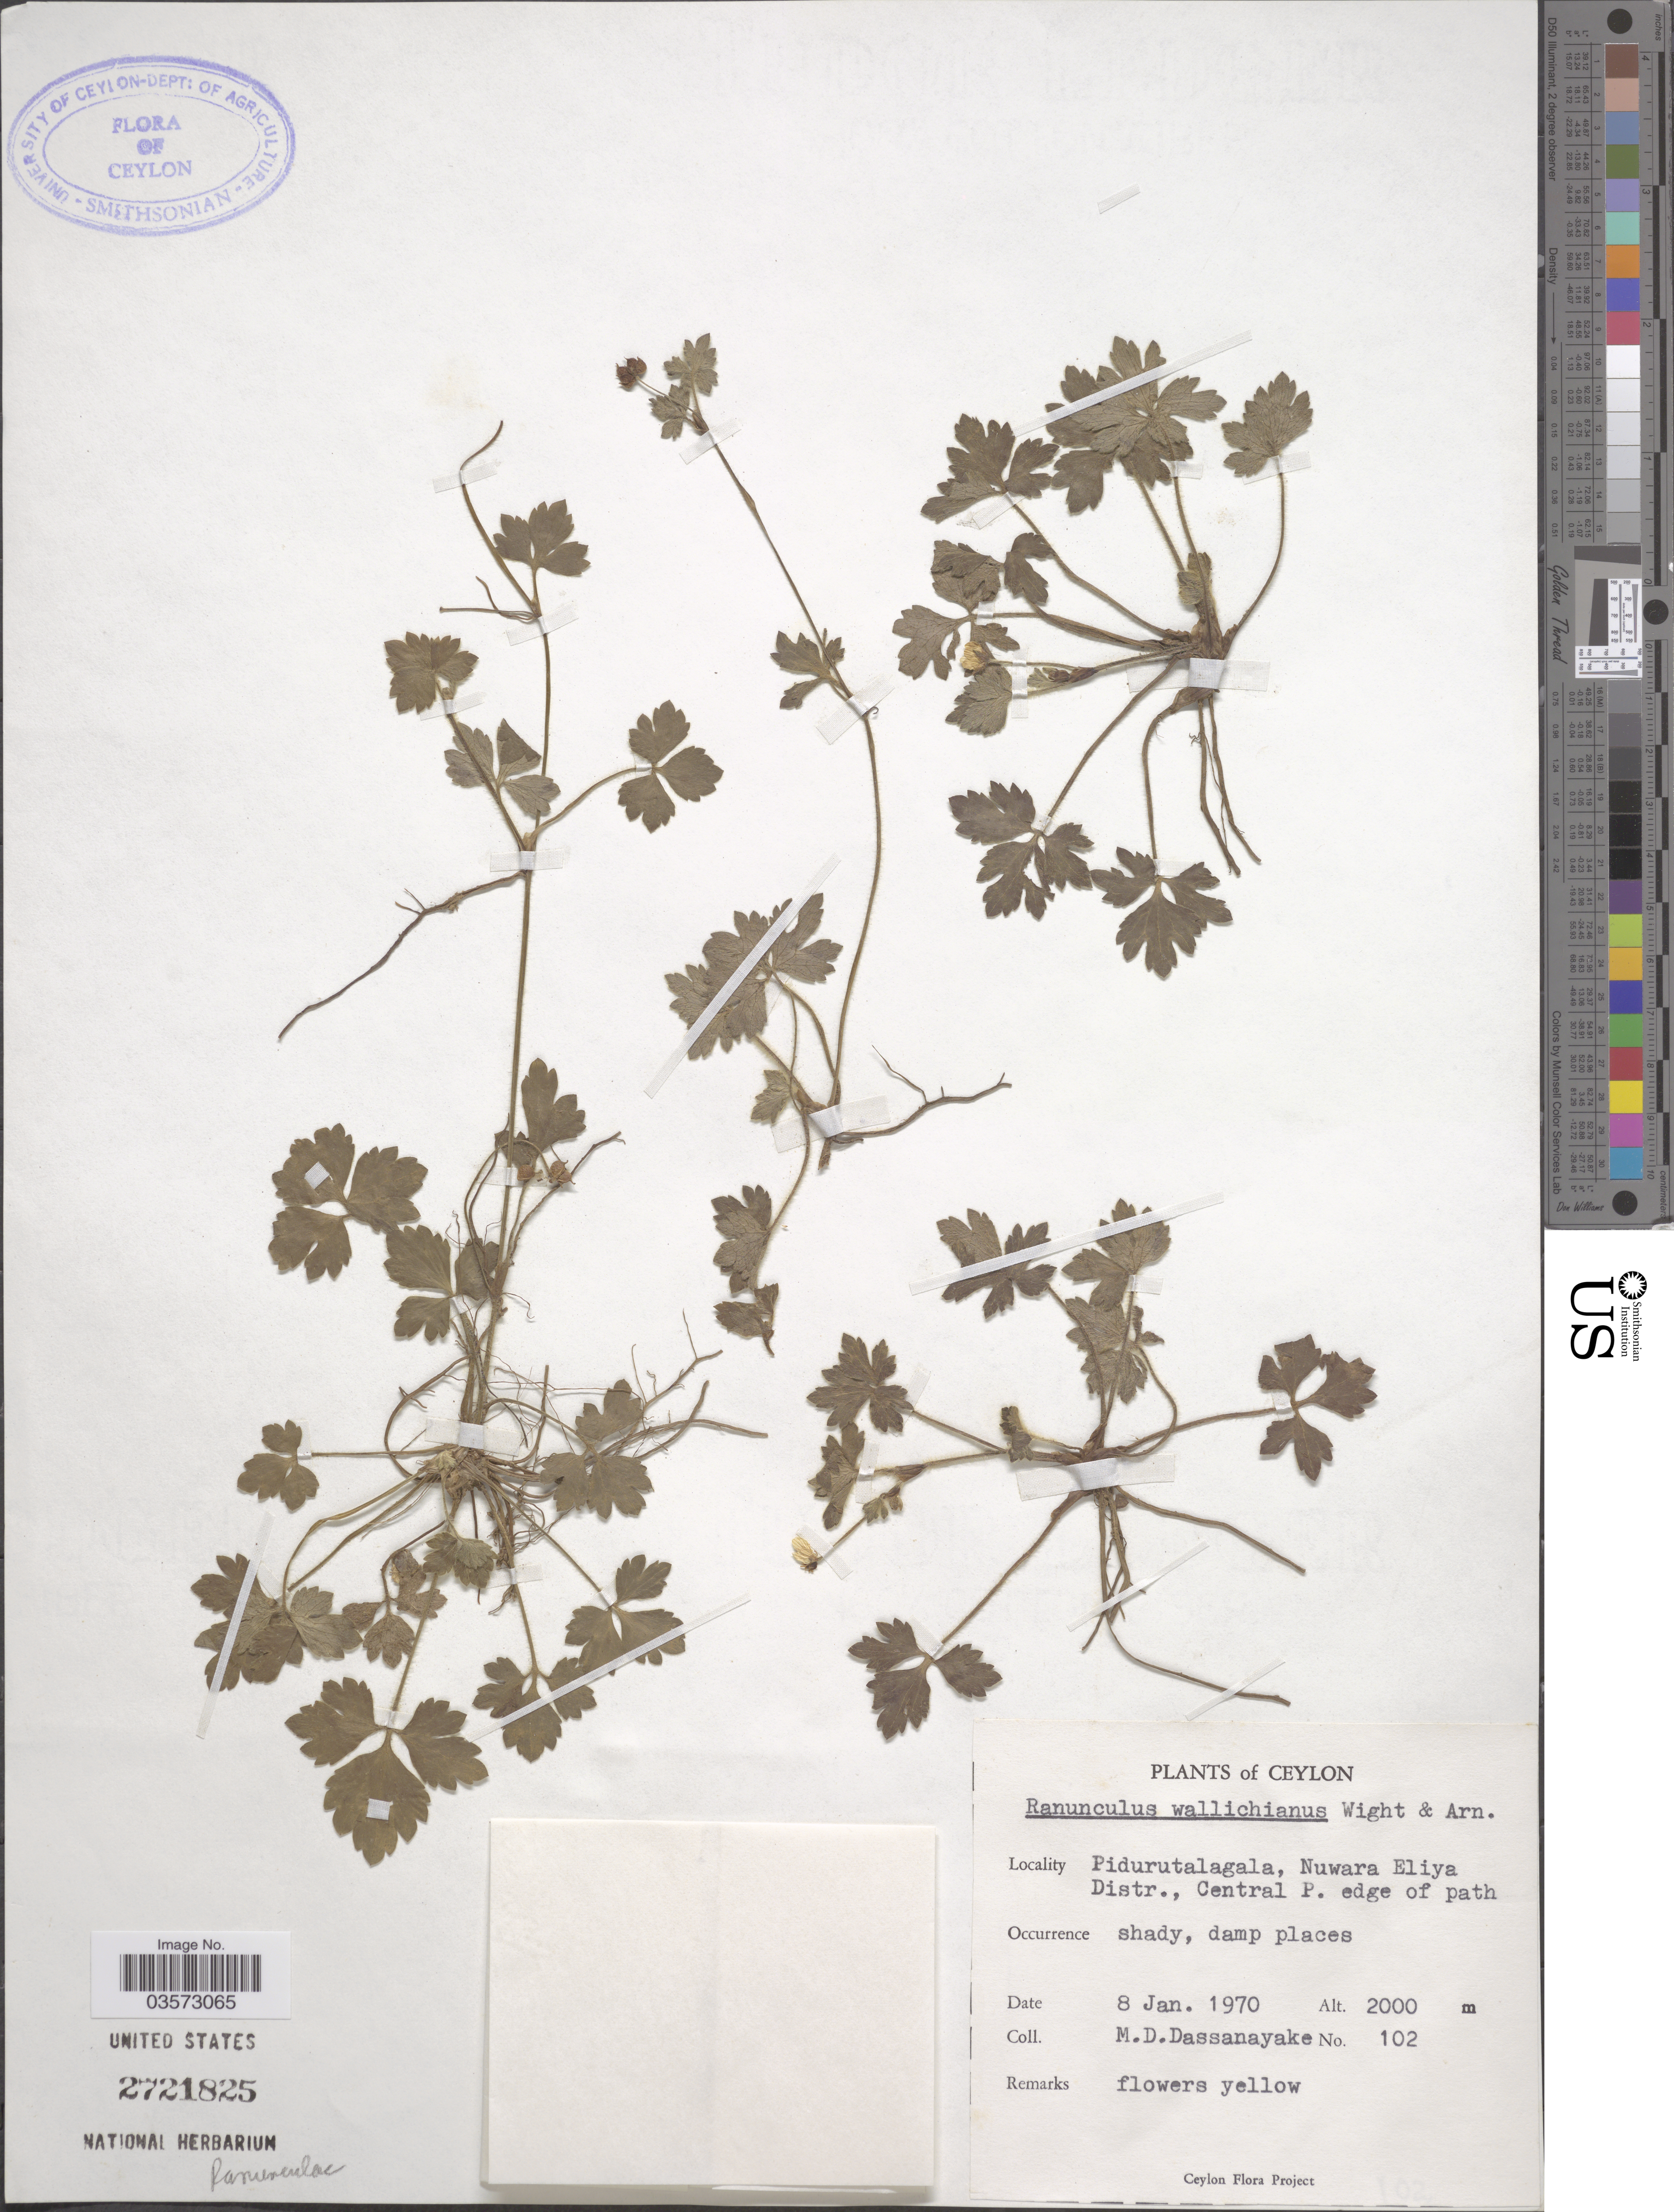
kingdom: Plantae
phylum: Tracheophyta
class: Magnoliopsida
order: Ranunculales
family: Ranunculaceae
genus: Ranunculus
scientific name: Ranunculus wallichianus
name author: Wight & Arn.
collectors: M. D. Dassanayake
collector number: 102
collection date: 1970-01-08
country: Sri Lanka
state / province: Central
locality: Ceylon. Pidurutalagala, Nuwara Eliya Distr., Central P. edge of path.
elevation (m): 2000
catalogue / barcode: US 2721825